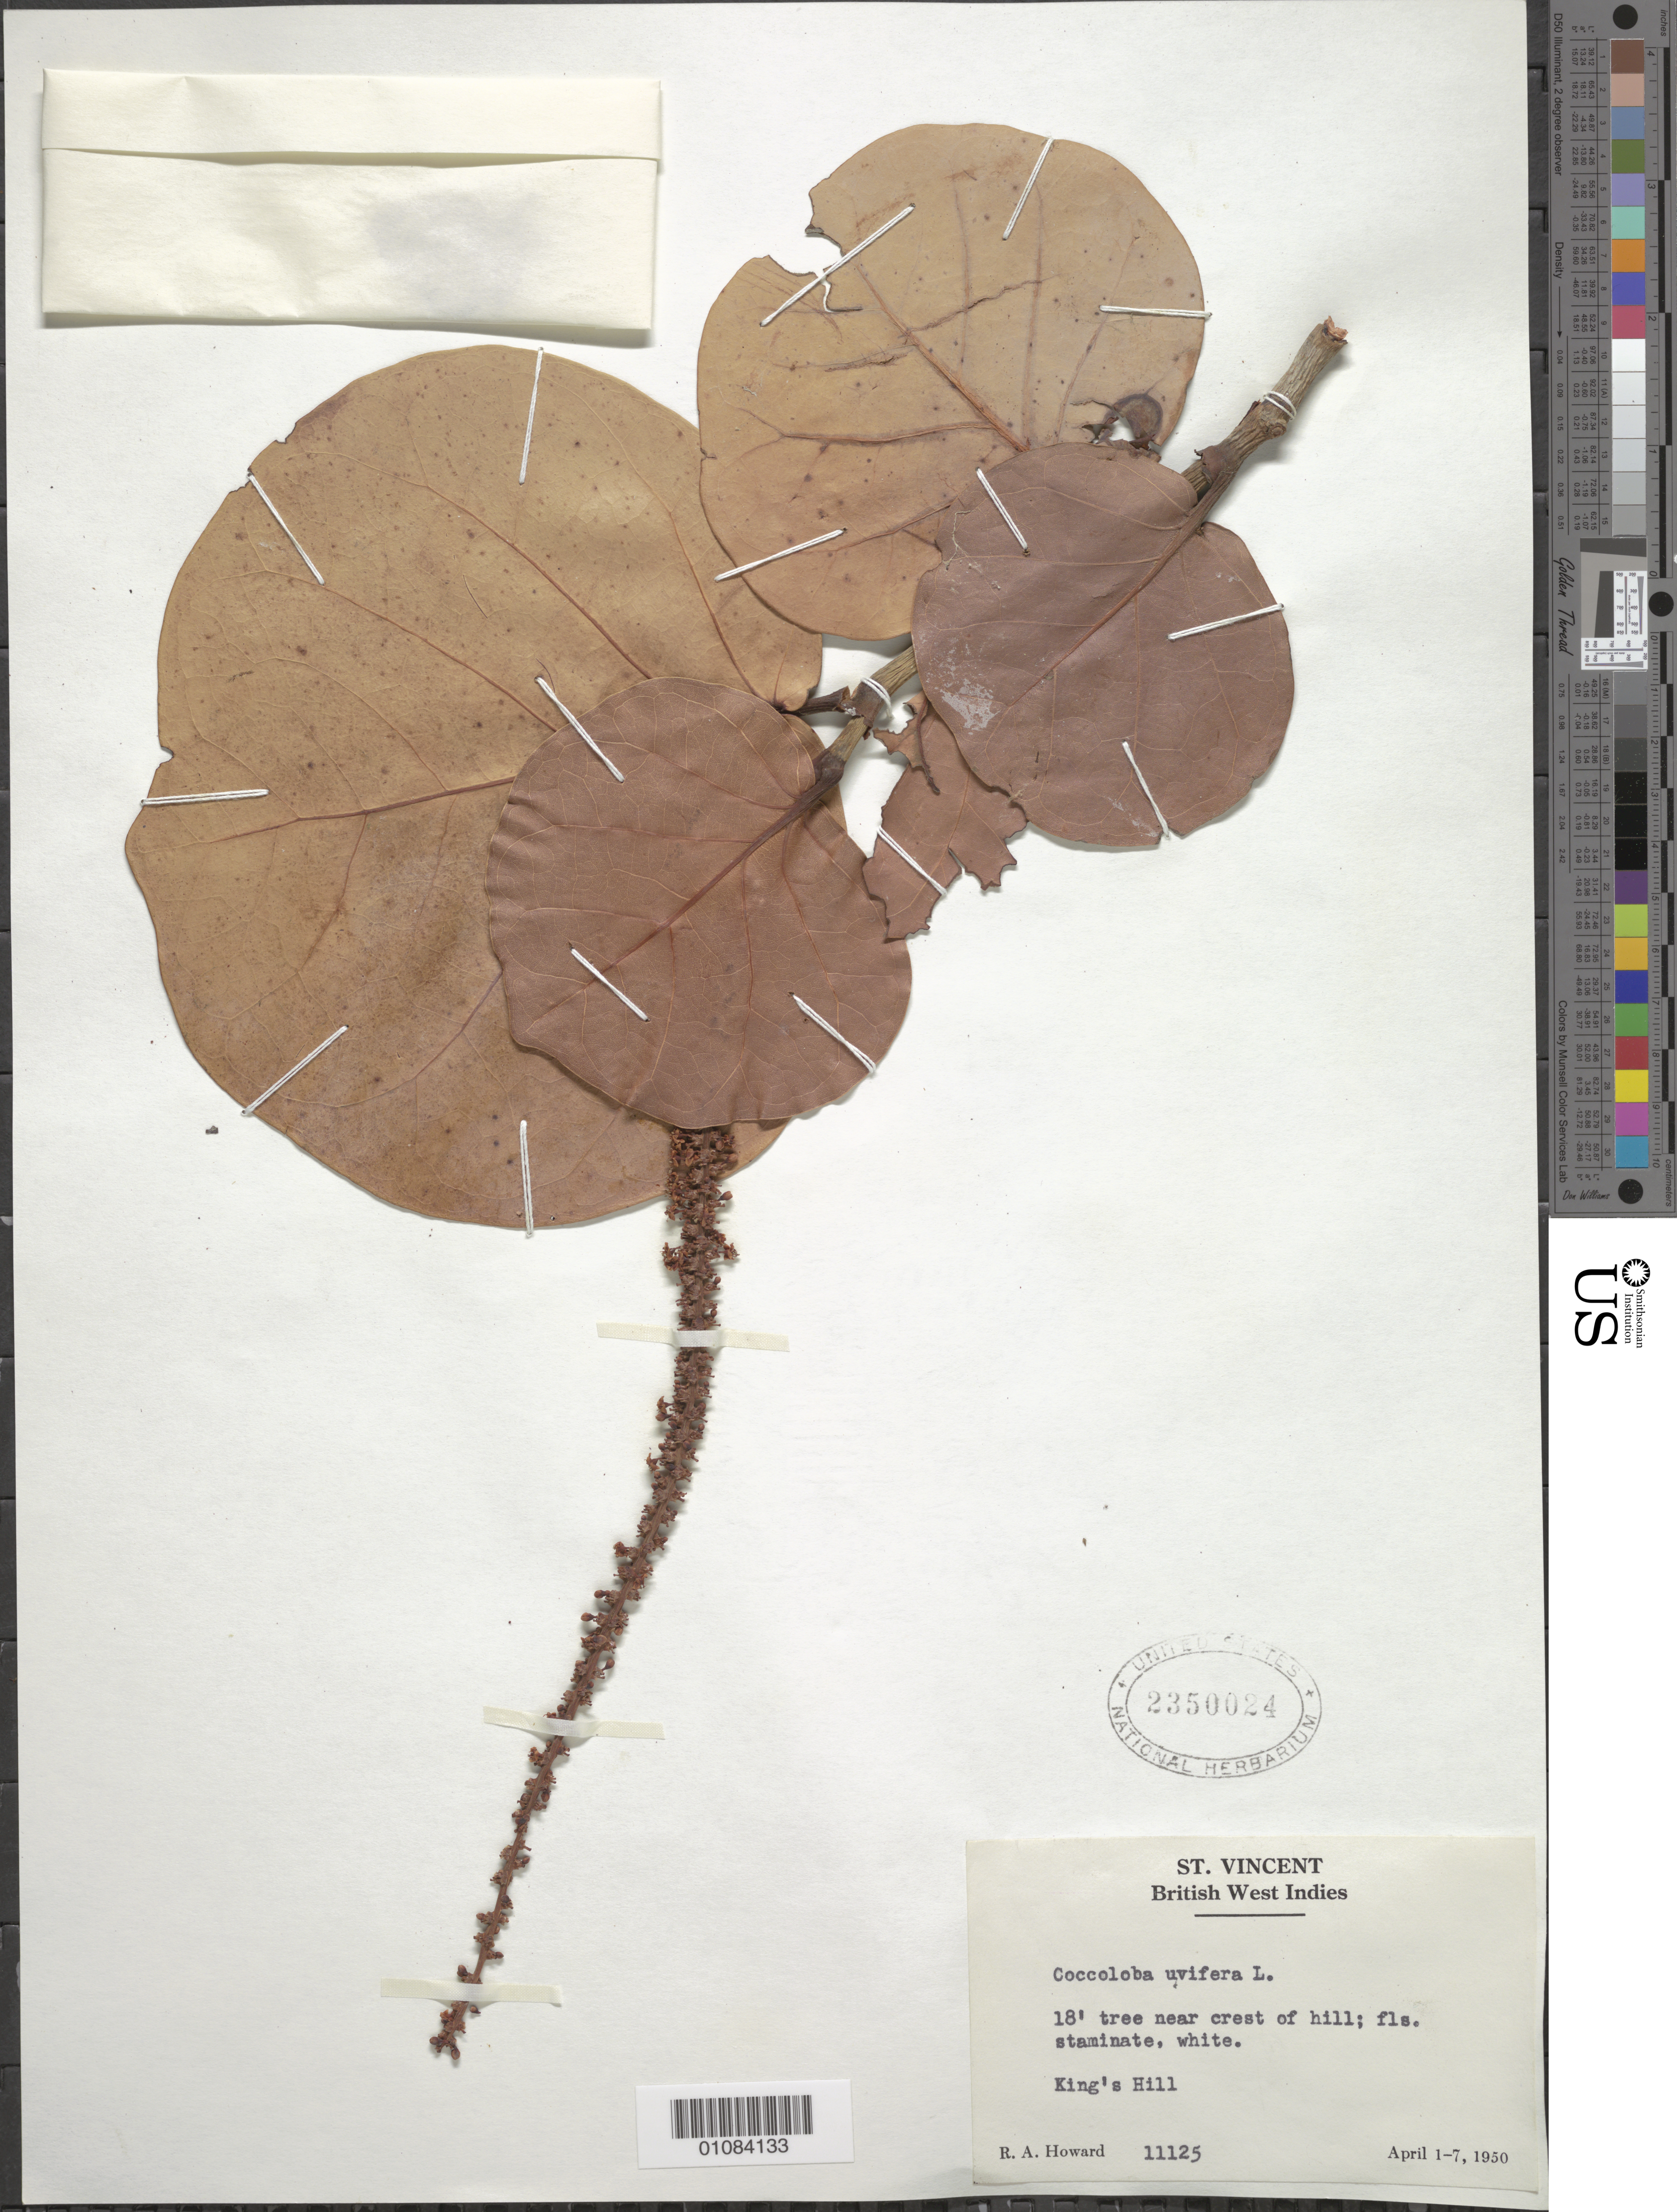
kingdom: Plantae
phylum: Tracheophyta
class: Magnoliopsida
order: Caryophyllales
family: Polygonaceae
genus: Coccoloba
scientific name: Coccoloba uvifera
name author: L.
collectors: R. A. Howard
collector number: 11125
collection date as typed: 01 Apr 1950 to 07 Apr 1950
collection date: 1950-04-01/1950-04-07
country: St. Vincent - Grenadines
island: St. Vincent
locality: King's Hill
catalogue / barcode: US 2350024